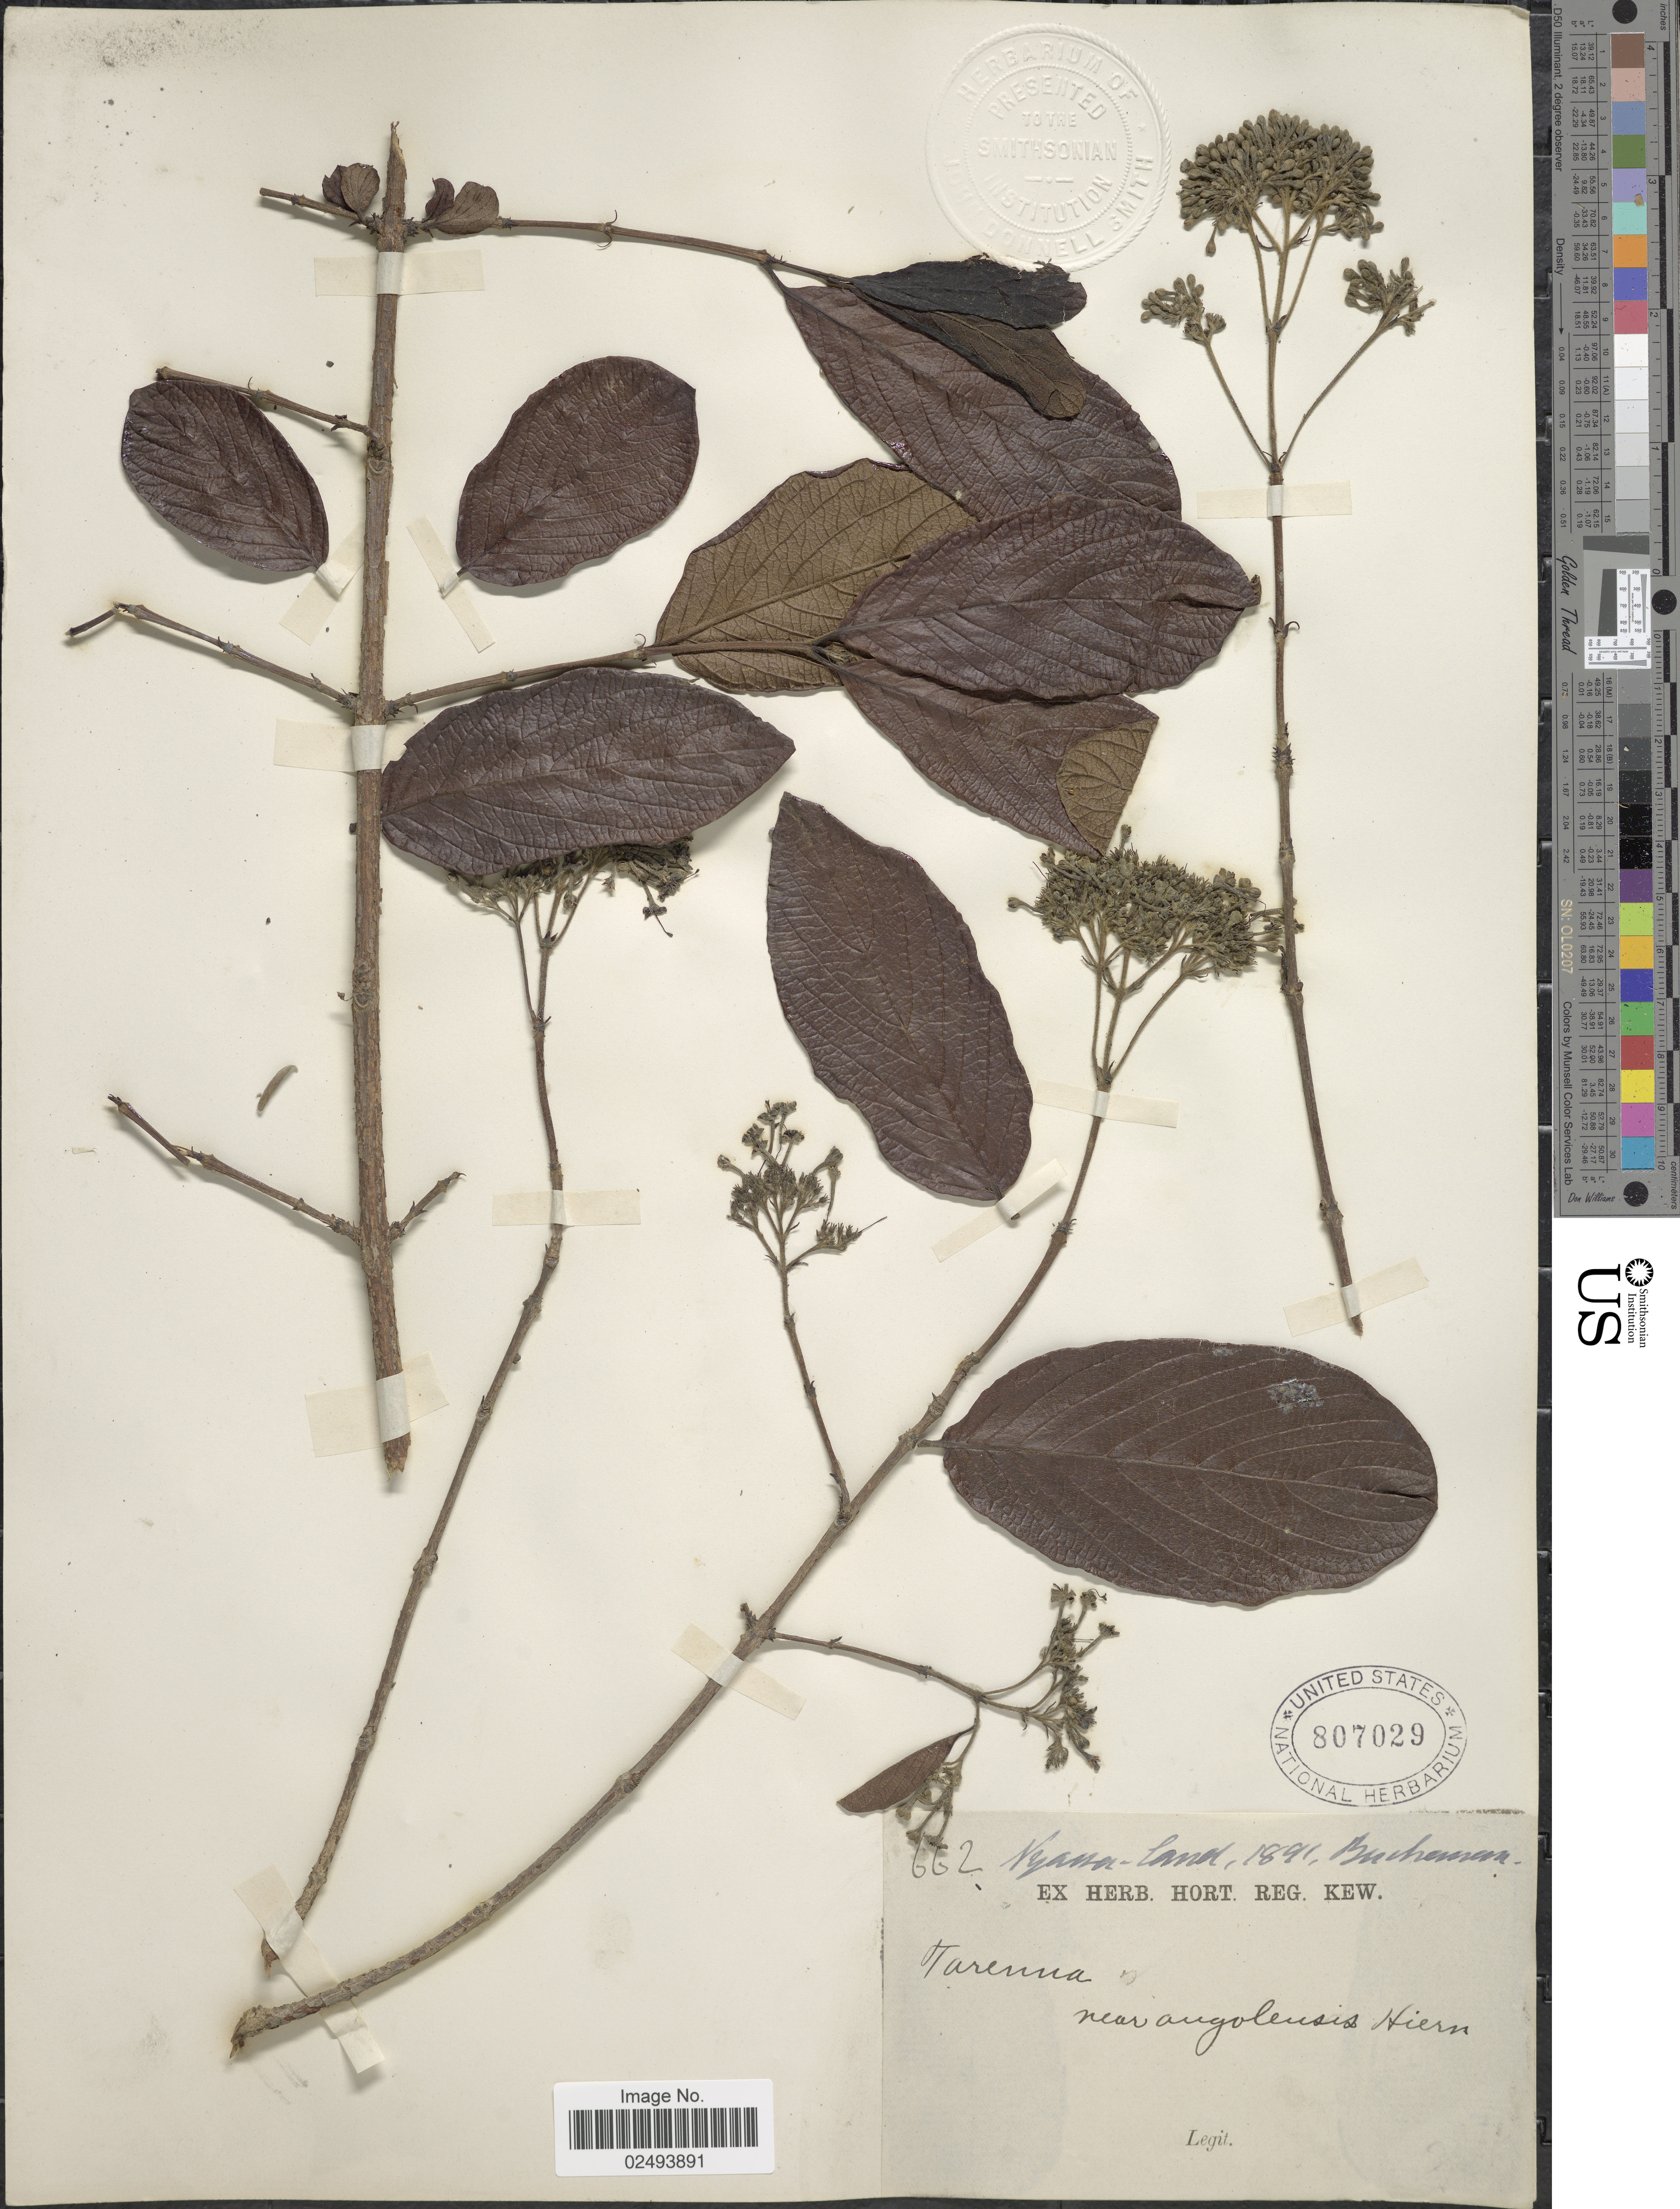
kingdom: Plantae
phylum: Tracheophyta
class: Magnoliopsida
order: Gentianales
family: Rubiaceae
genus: Tarenna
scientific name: Tarenna sp.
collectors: -. Buchanan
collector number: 662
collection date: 1891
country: Malawi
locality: Nyassa-land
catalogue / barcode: US 807029